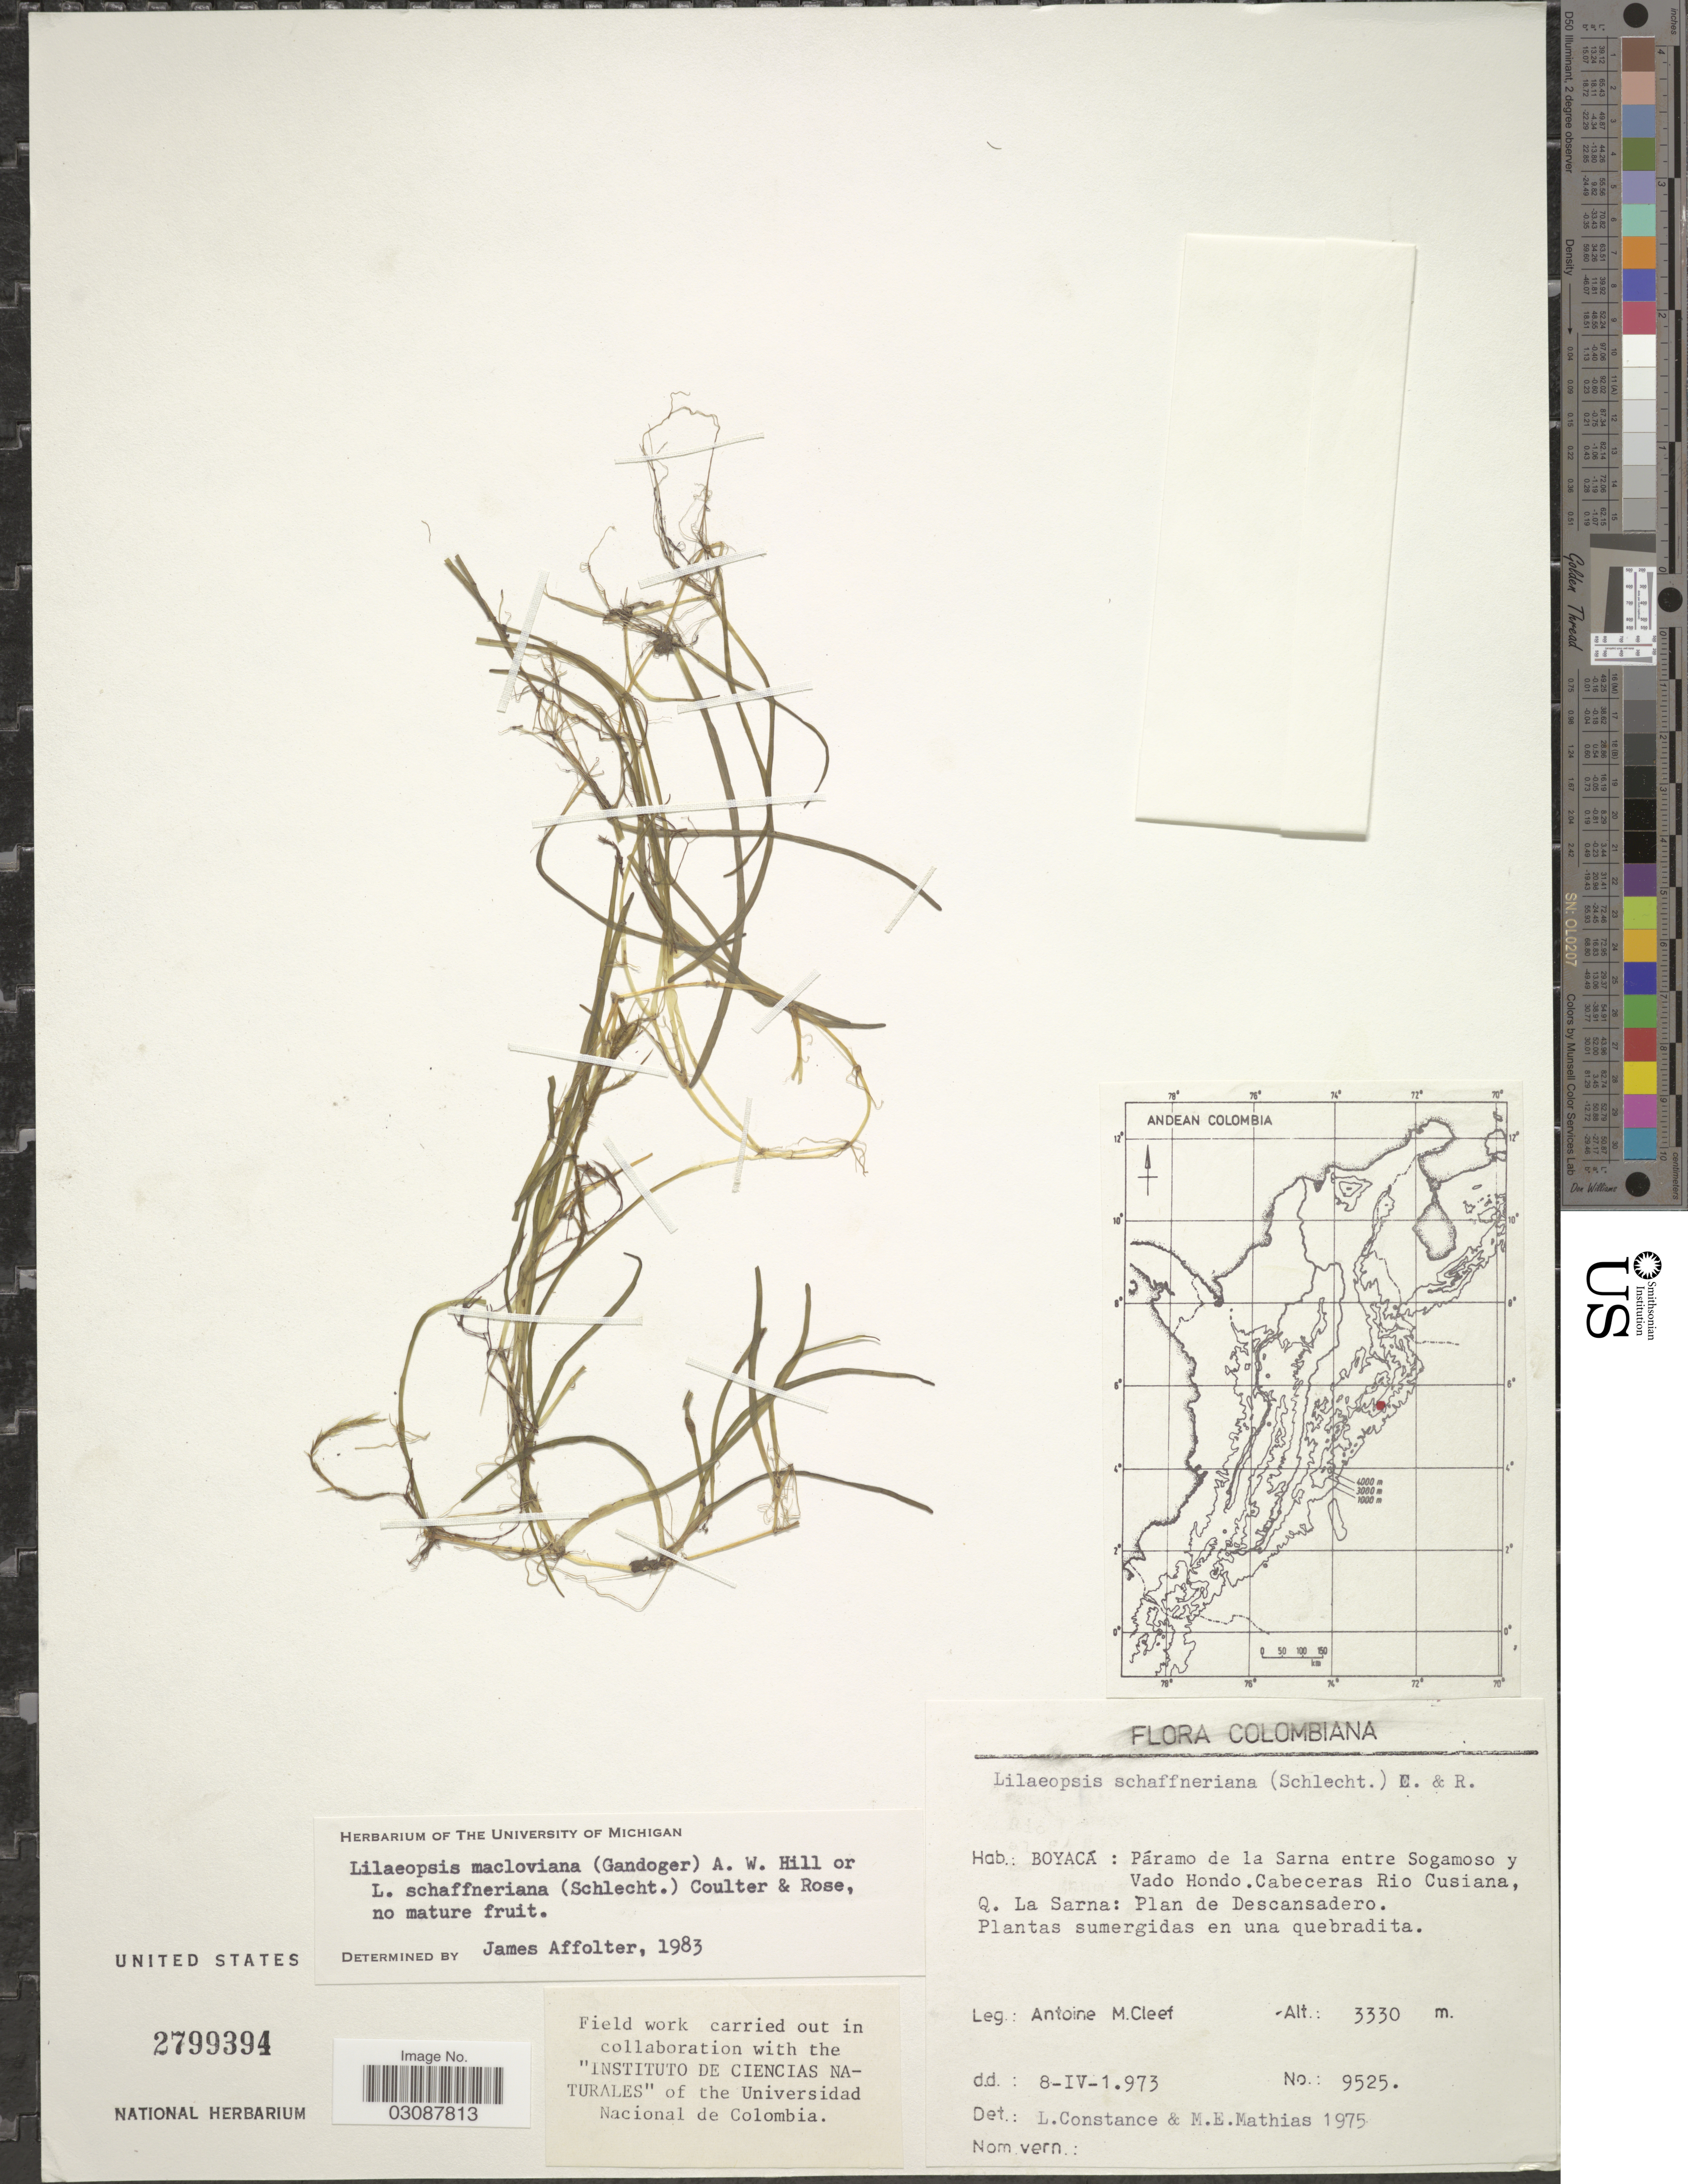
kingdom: Plantae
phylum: Tracheophyta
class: Magnoliopsida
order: Apiales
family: Apiaceae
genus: Lilaeopsis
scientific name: Lilaeopsis macloviana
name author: (Gand.) A.W. Hill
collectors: A. M. Cleef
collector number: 9525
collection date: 1973-04-08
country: Colombia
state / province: Boyacá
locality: Páramo de la Sarna entre Sogamoso y Vado Hondo, Cabeceras Rio Cusiana, Q La Sarna: Plan de Descansadero.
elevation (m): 3330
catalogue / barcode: US 2799394